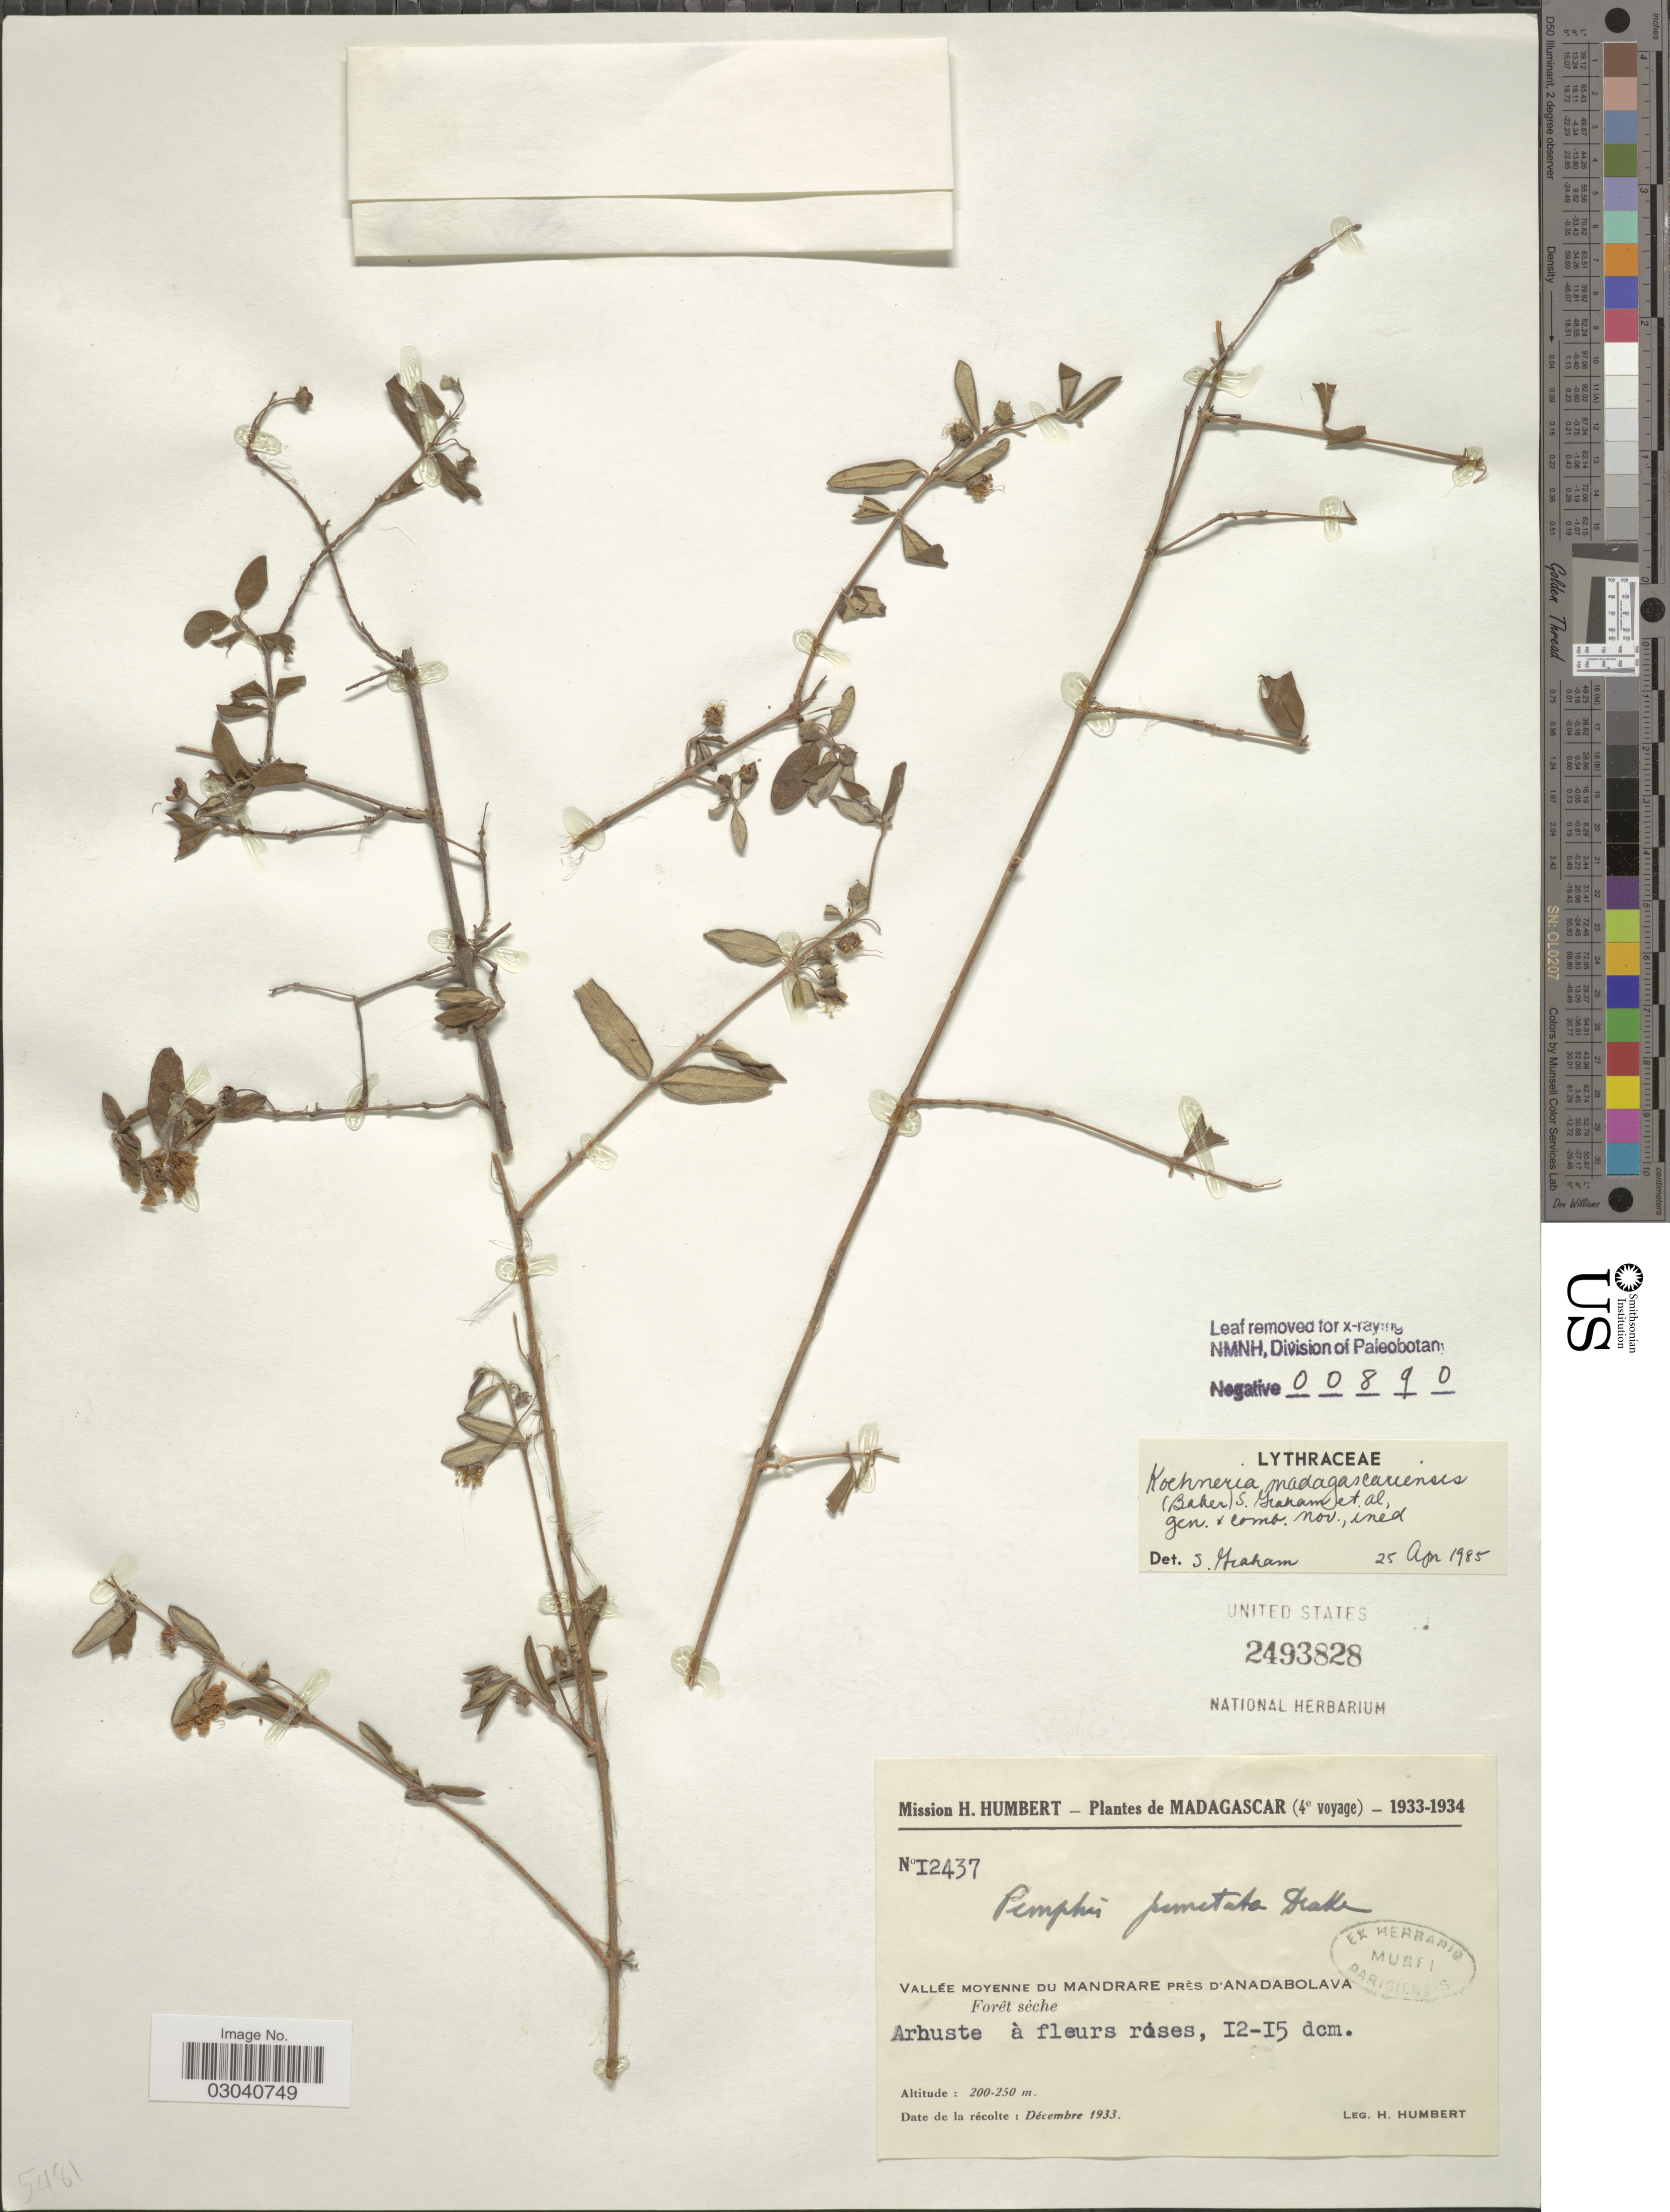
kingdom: Plantae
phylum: Tracheophyta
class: Magnoliopsida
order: Myrtales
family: Lythraceae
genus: Pemphis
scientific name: Pemphis madagascariensis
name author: (Baker) Koehne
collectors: H. Humbert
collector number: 12437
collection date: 1933-12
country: Madagascar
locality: Vallée Moyenne du Mandrare près D'Anadabolava. Forêt sèche.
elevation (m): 200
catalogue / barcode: US 2493828